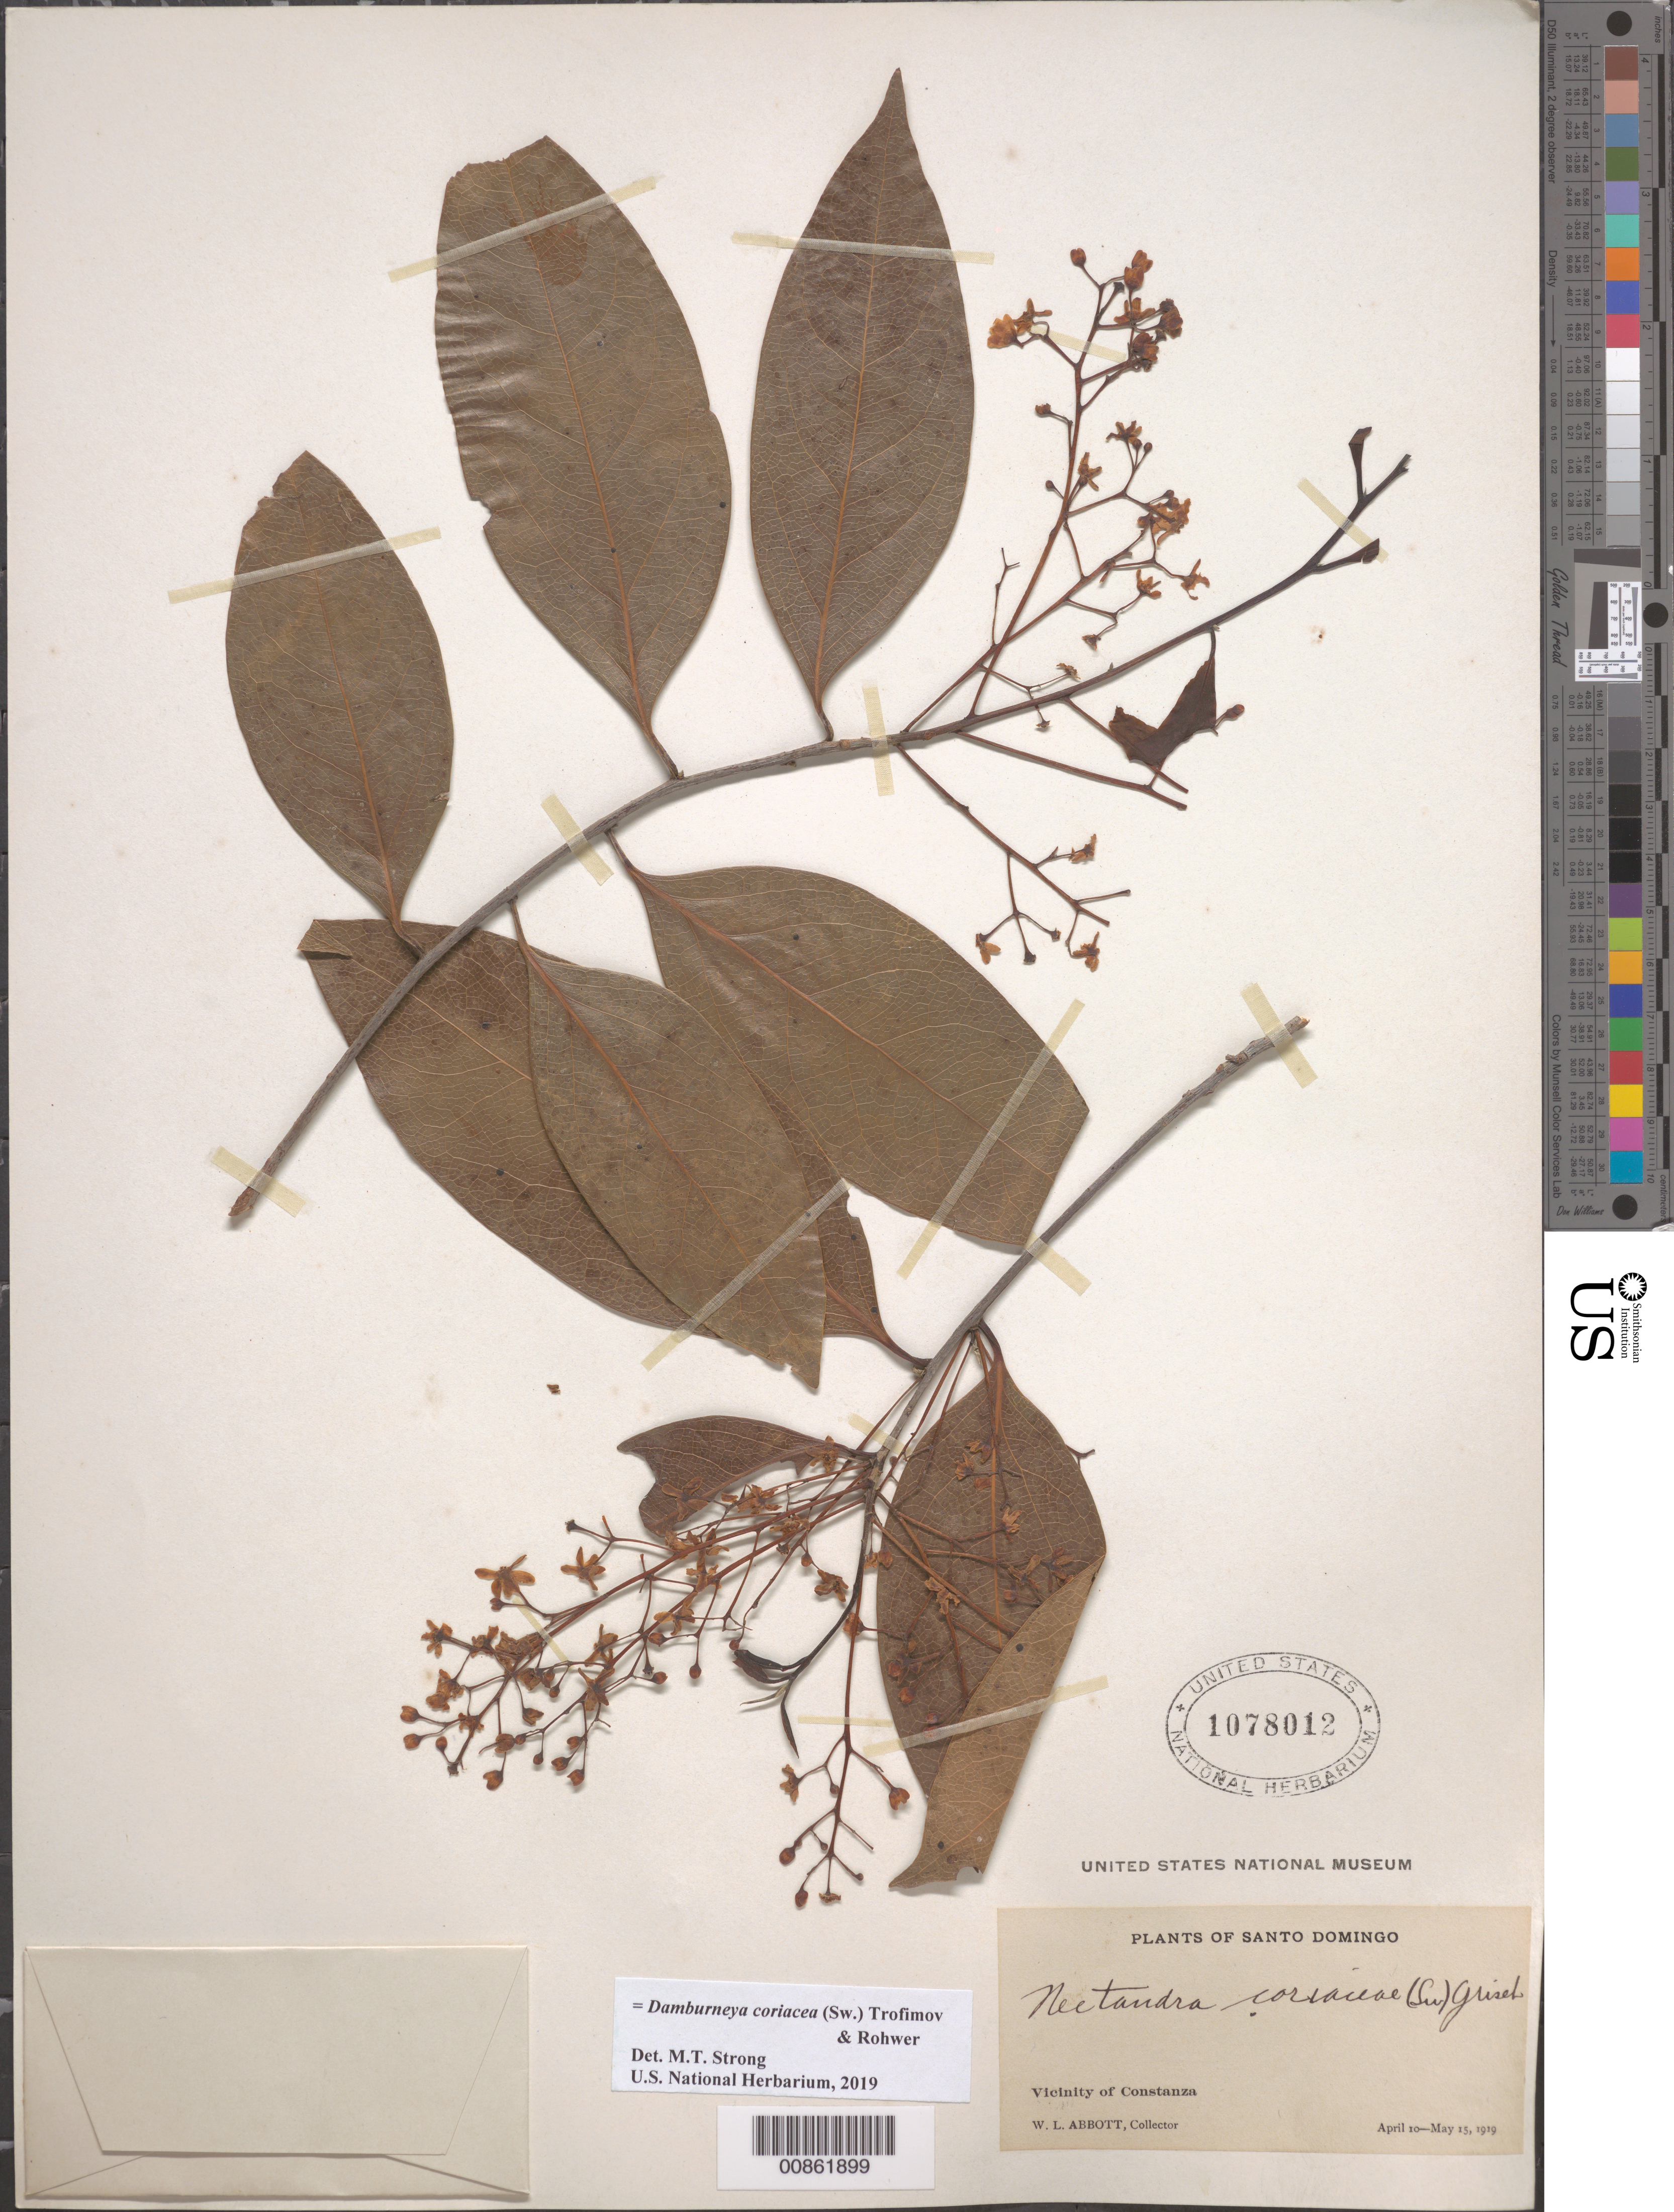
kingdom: Plantae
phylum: Tracheophyta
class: Magnoliopsida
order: Laurales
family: Lauraceae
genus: Damburneya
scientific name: Damburneya coriacea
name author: (Sw.) Trofimov & Rohwer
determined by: Strong, M. T., (US), Smithsonian Institution - National Museum of Natural History (UNITED STATES)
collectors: W. L. Abbott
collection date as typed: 10 Apr 1919 to 15 May 1919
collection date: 1919-04-10/1919-05-15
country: Dominican Republic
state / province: La Vega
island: Hispaniola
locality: Vicinity of Constanza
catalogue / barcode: US 1078012